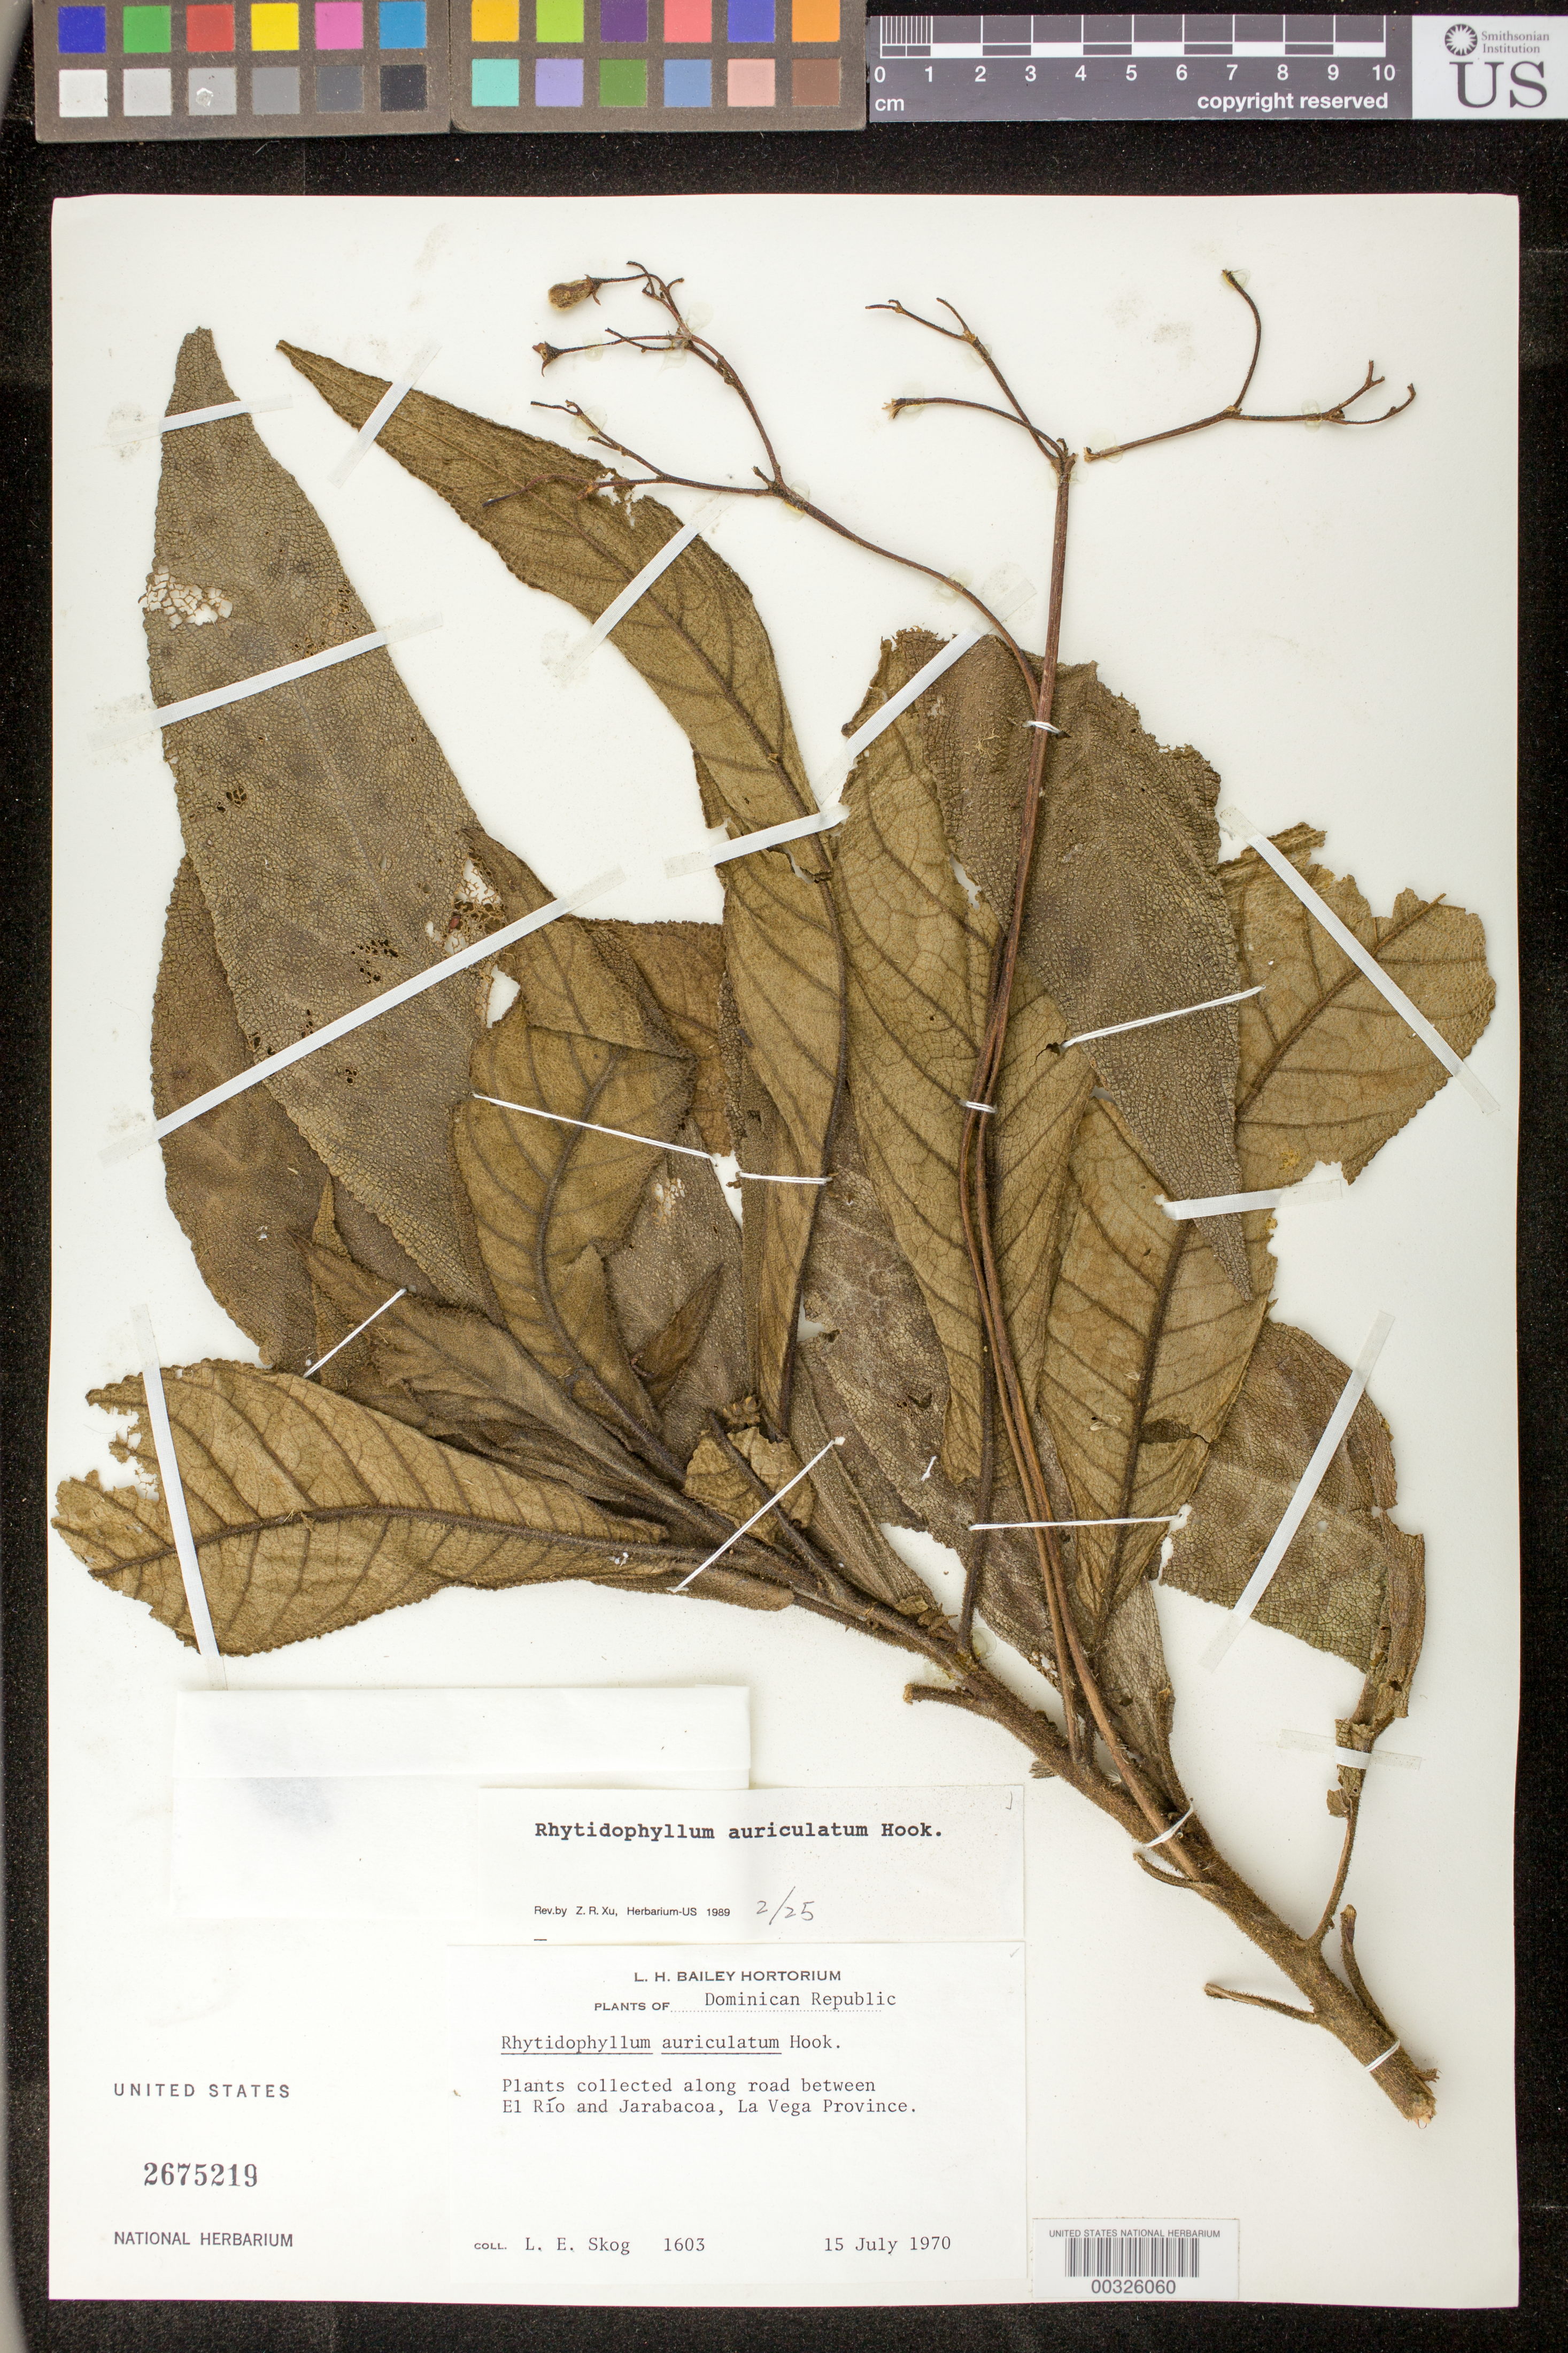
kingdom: Plantae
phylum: Tracheophyta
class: Magnoliopsida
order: Lamiales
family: Gesneriaceae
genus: Rhytidophyllum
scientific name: Rhytidophyllum auriculatum var. angustatum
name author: Urb.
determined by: Skog, Laurence E.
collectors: L. E. Skog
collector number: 1603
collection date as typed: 15 Jul 1970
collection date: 1970-07-15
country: Dominican Republic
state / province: La Vega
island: Hispaniola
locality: Along road between El Río and Jarabacoa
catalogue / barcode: US 2675219